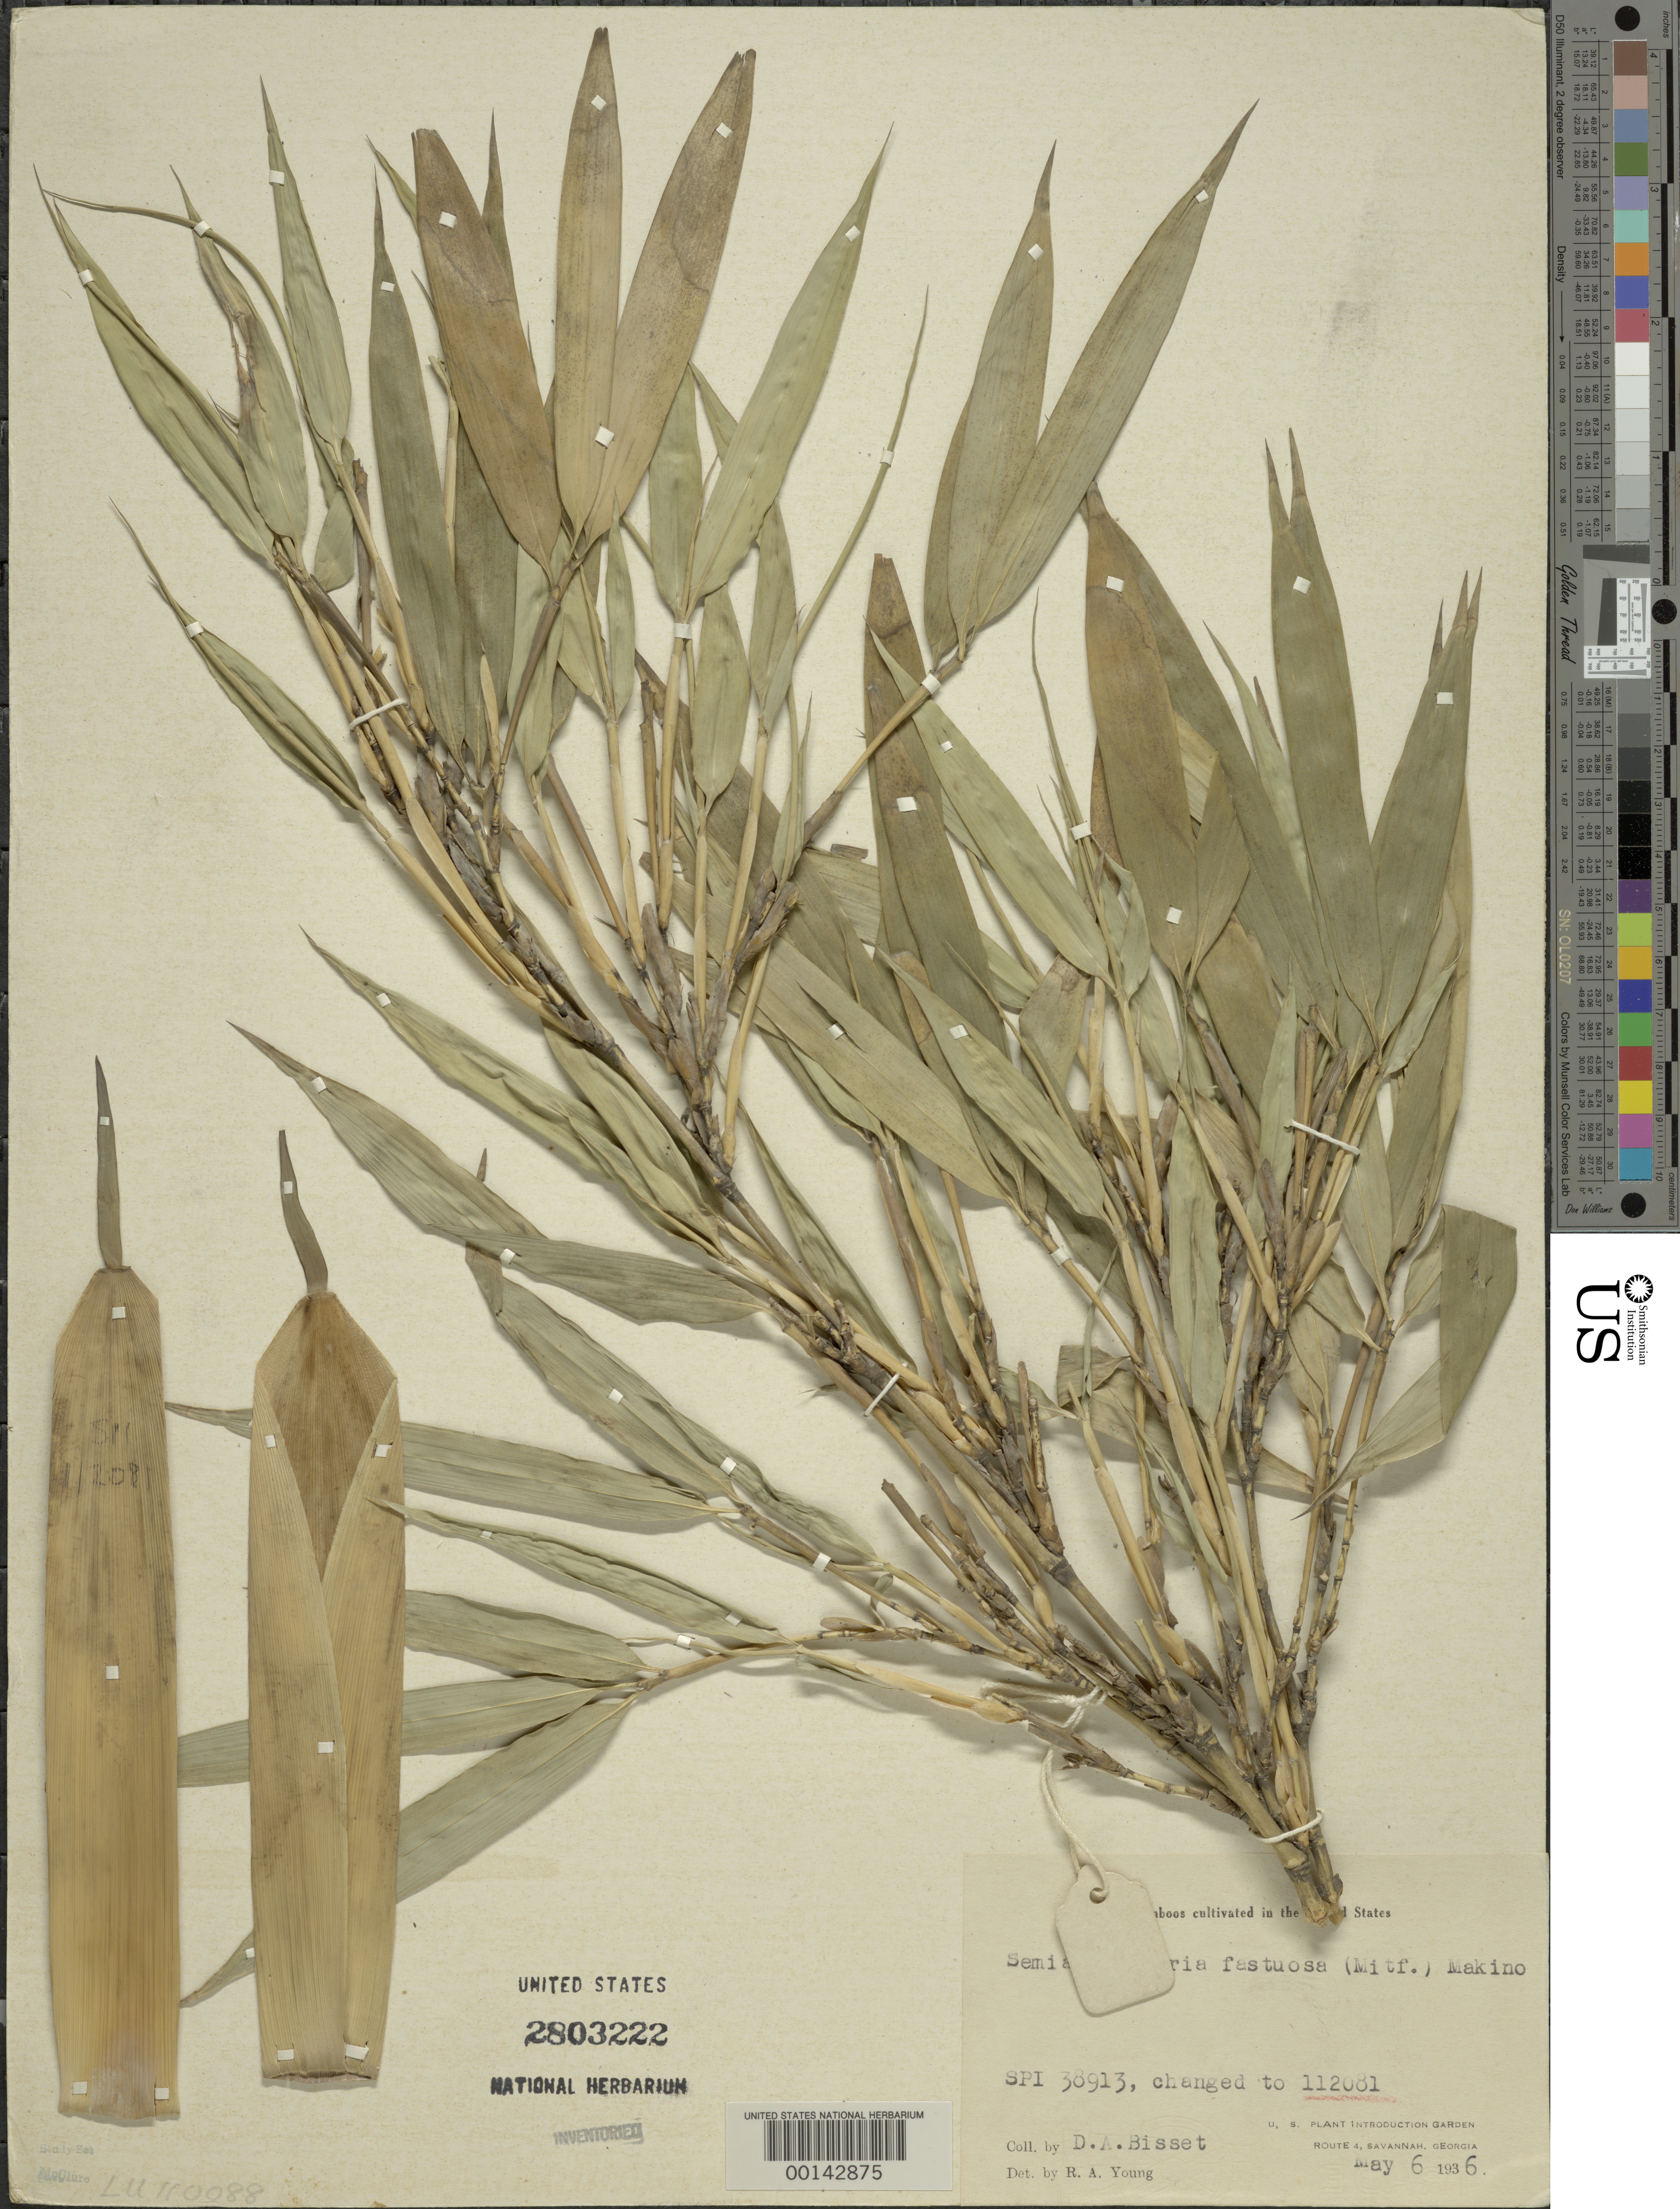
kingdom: Plantae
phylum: Tracheophyta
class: Liliopsida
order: Poales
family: Poaceae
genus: Semiarundinaria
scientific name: Semiarundinaria fastuosa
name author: Makino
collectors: D. Bisset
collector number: SPI 112081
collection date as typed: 06 May 1936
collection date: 1936-05-06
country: United States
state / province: Georgia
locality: Usda pi stat.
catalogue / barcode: US 2803222